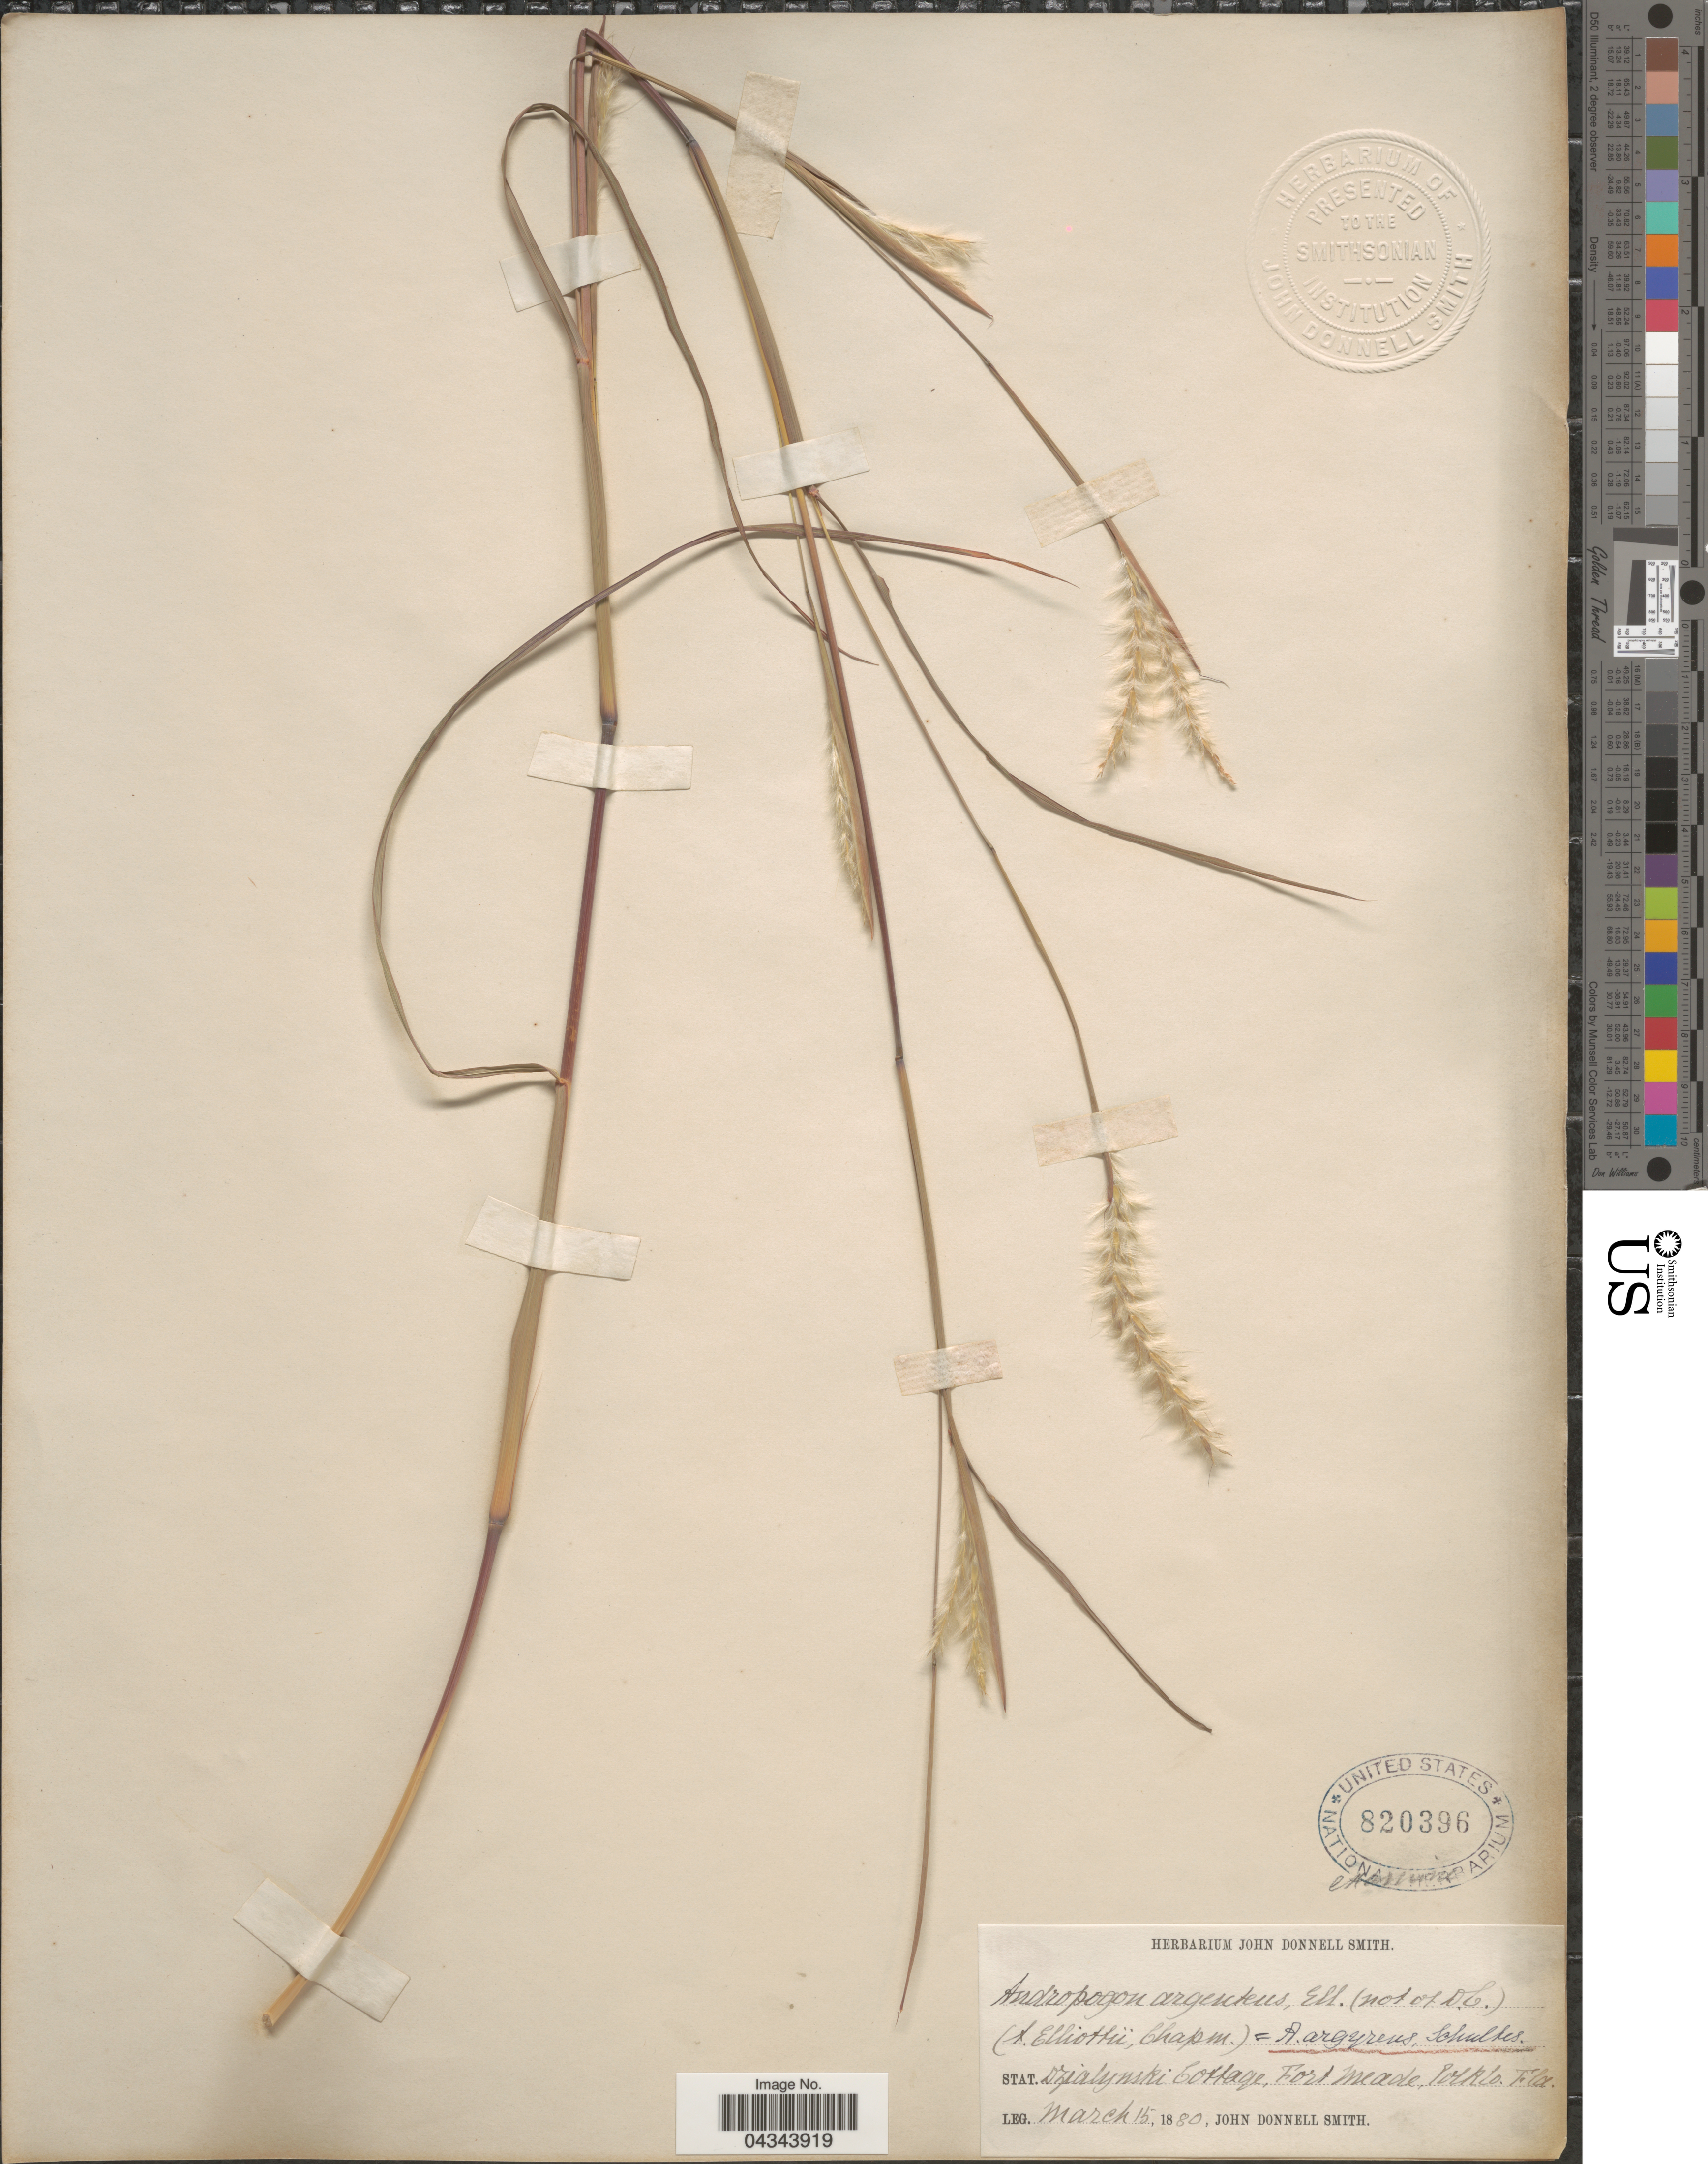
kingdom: Plantae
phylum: Tracheophyta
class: Liliopsida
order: Poales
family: Poaceae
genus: Andropogon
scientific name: Andropogon ternarius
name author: Michx.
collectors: J. Donnell Smith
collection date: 1880-03-15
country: United States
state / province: Florida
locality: Stat. Dzialynski Cottage, Fort Meade, Polk Co.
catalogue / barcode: US 820396